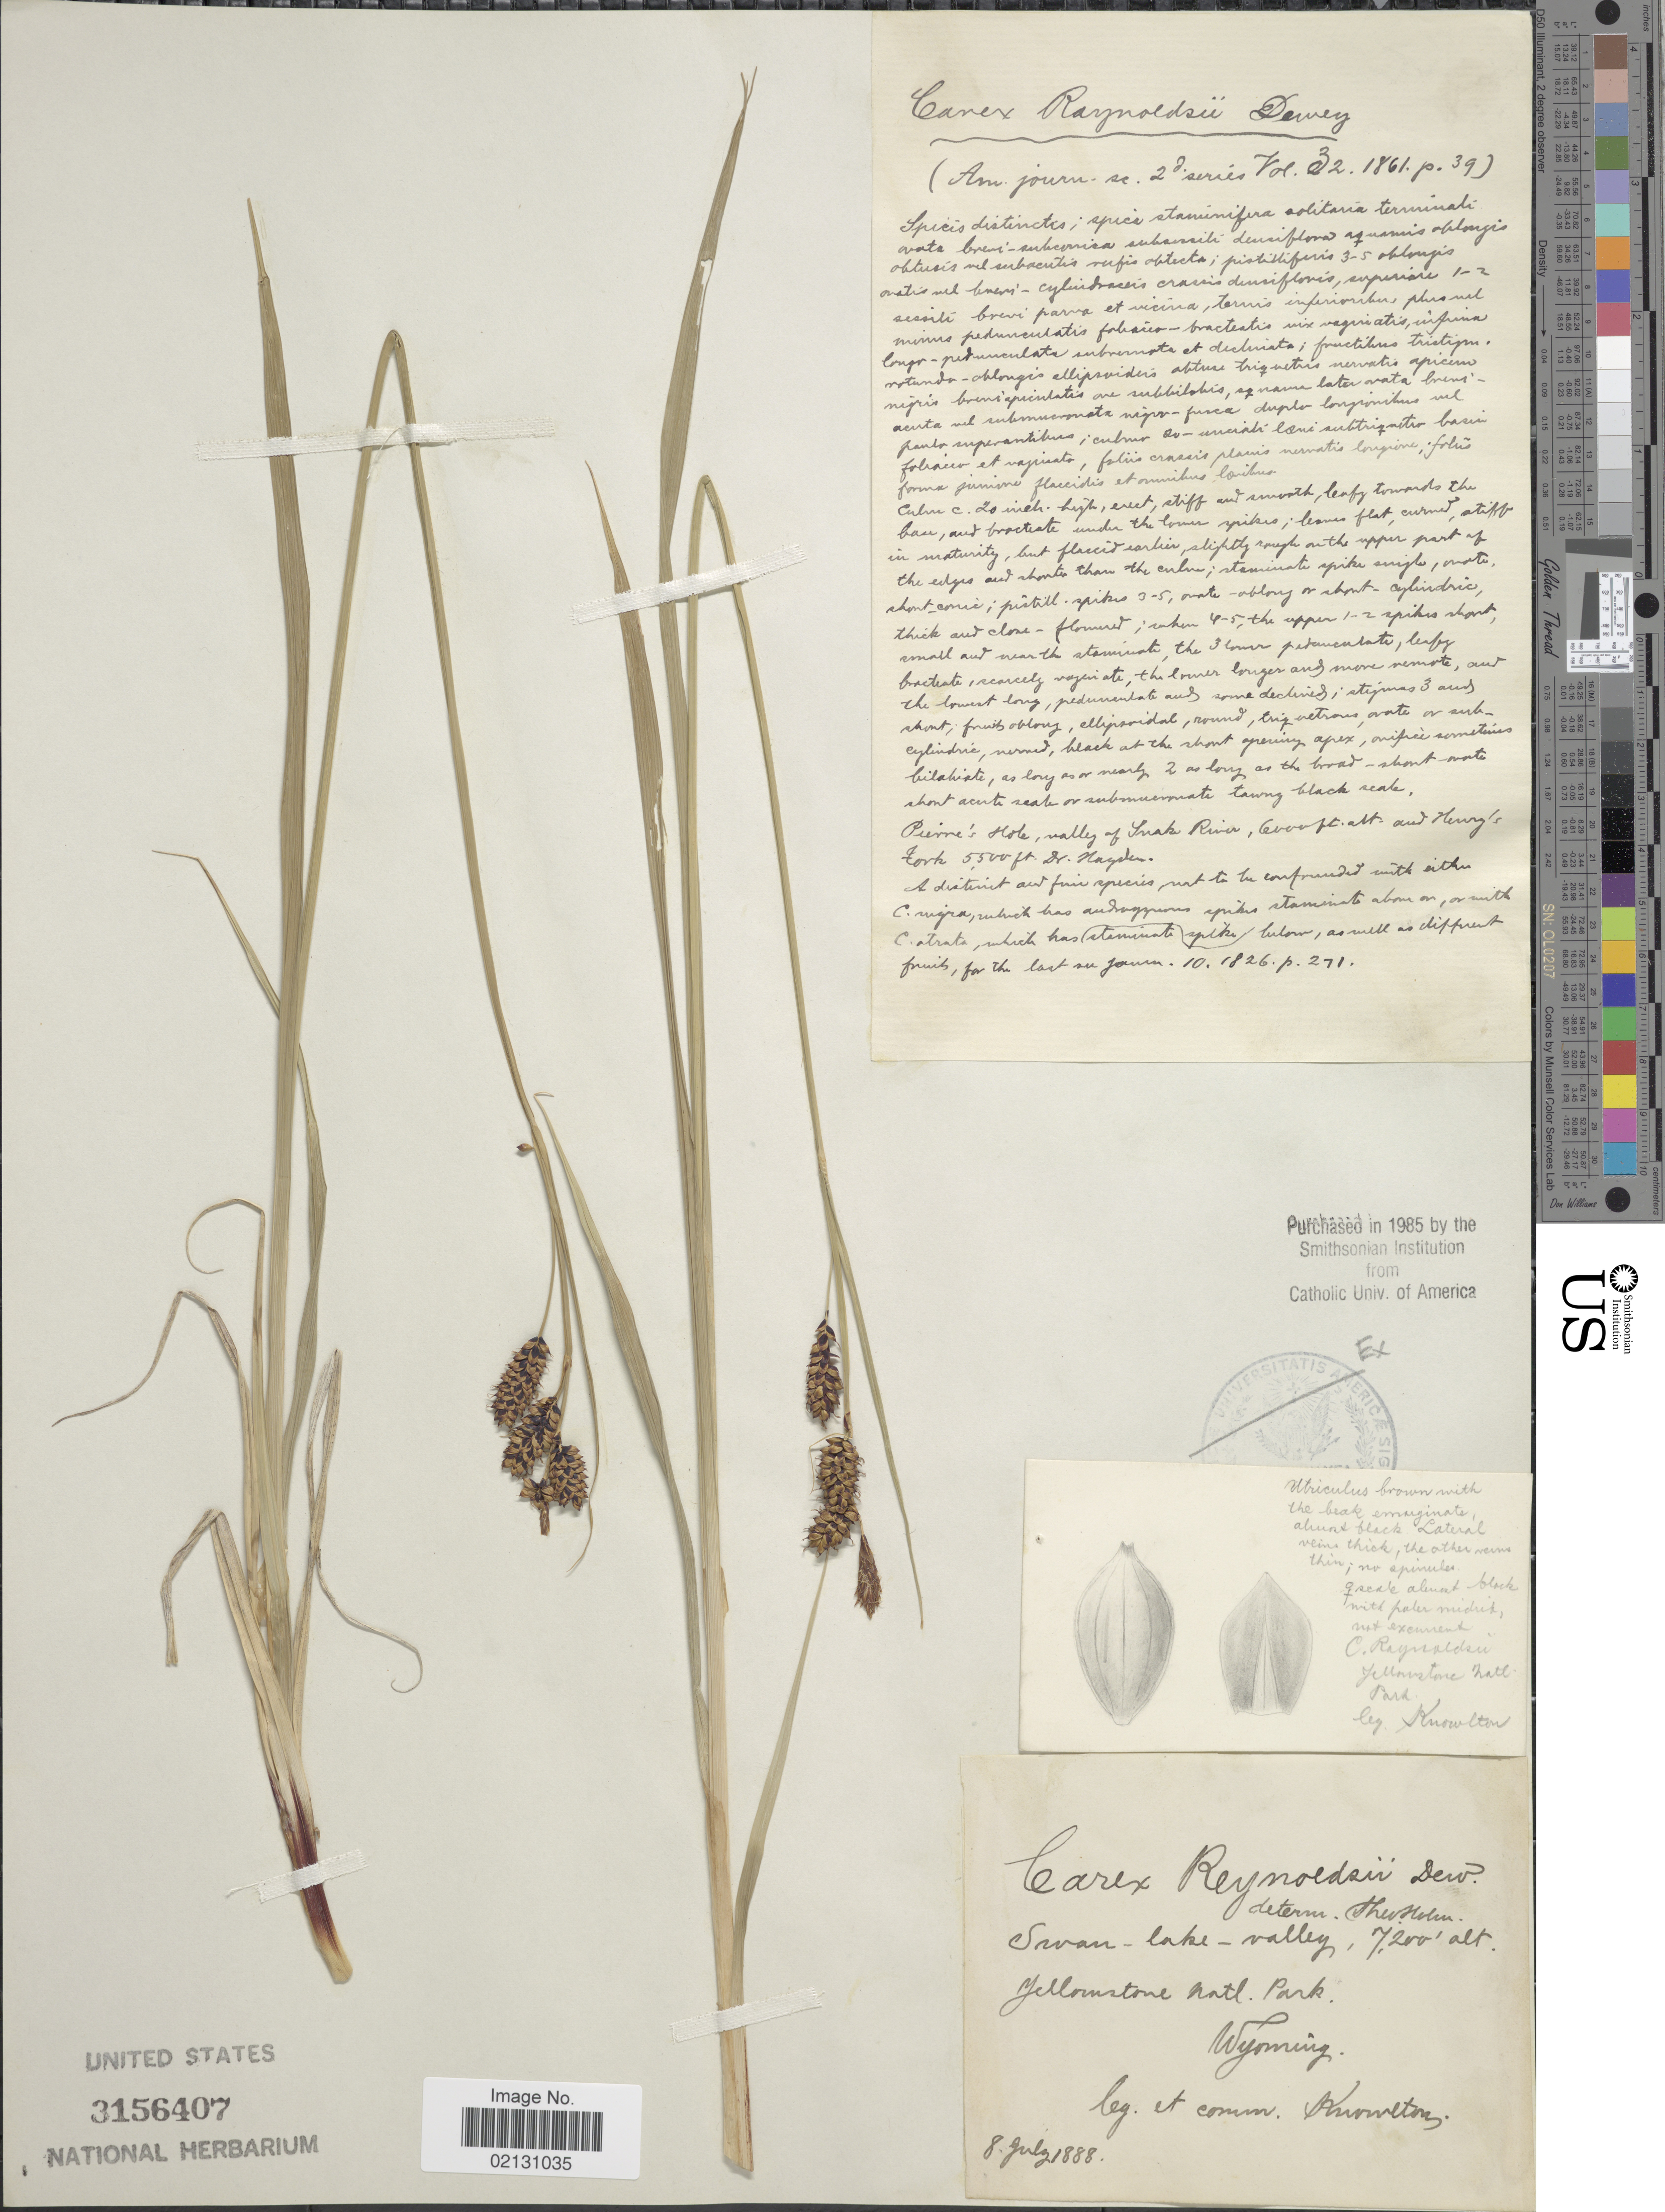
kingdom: Plantae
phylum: Tracheophyta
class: Liliopsida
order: Poales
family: Cyperaceae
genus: Carex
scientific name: Carex raynoldsii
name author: Dewey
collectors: -. Knowlton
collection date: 1888-07-08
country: United States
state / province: Wyoming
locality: Swan-lake-valley, Yellowstone Natl. Park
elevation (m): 2195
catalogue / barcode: US 3156407